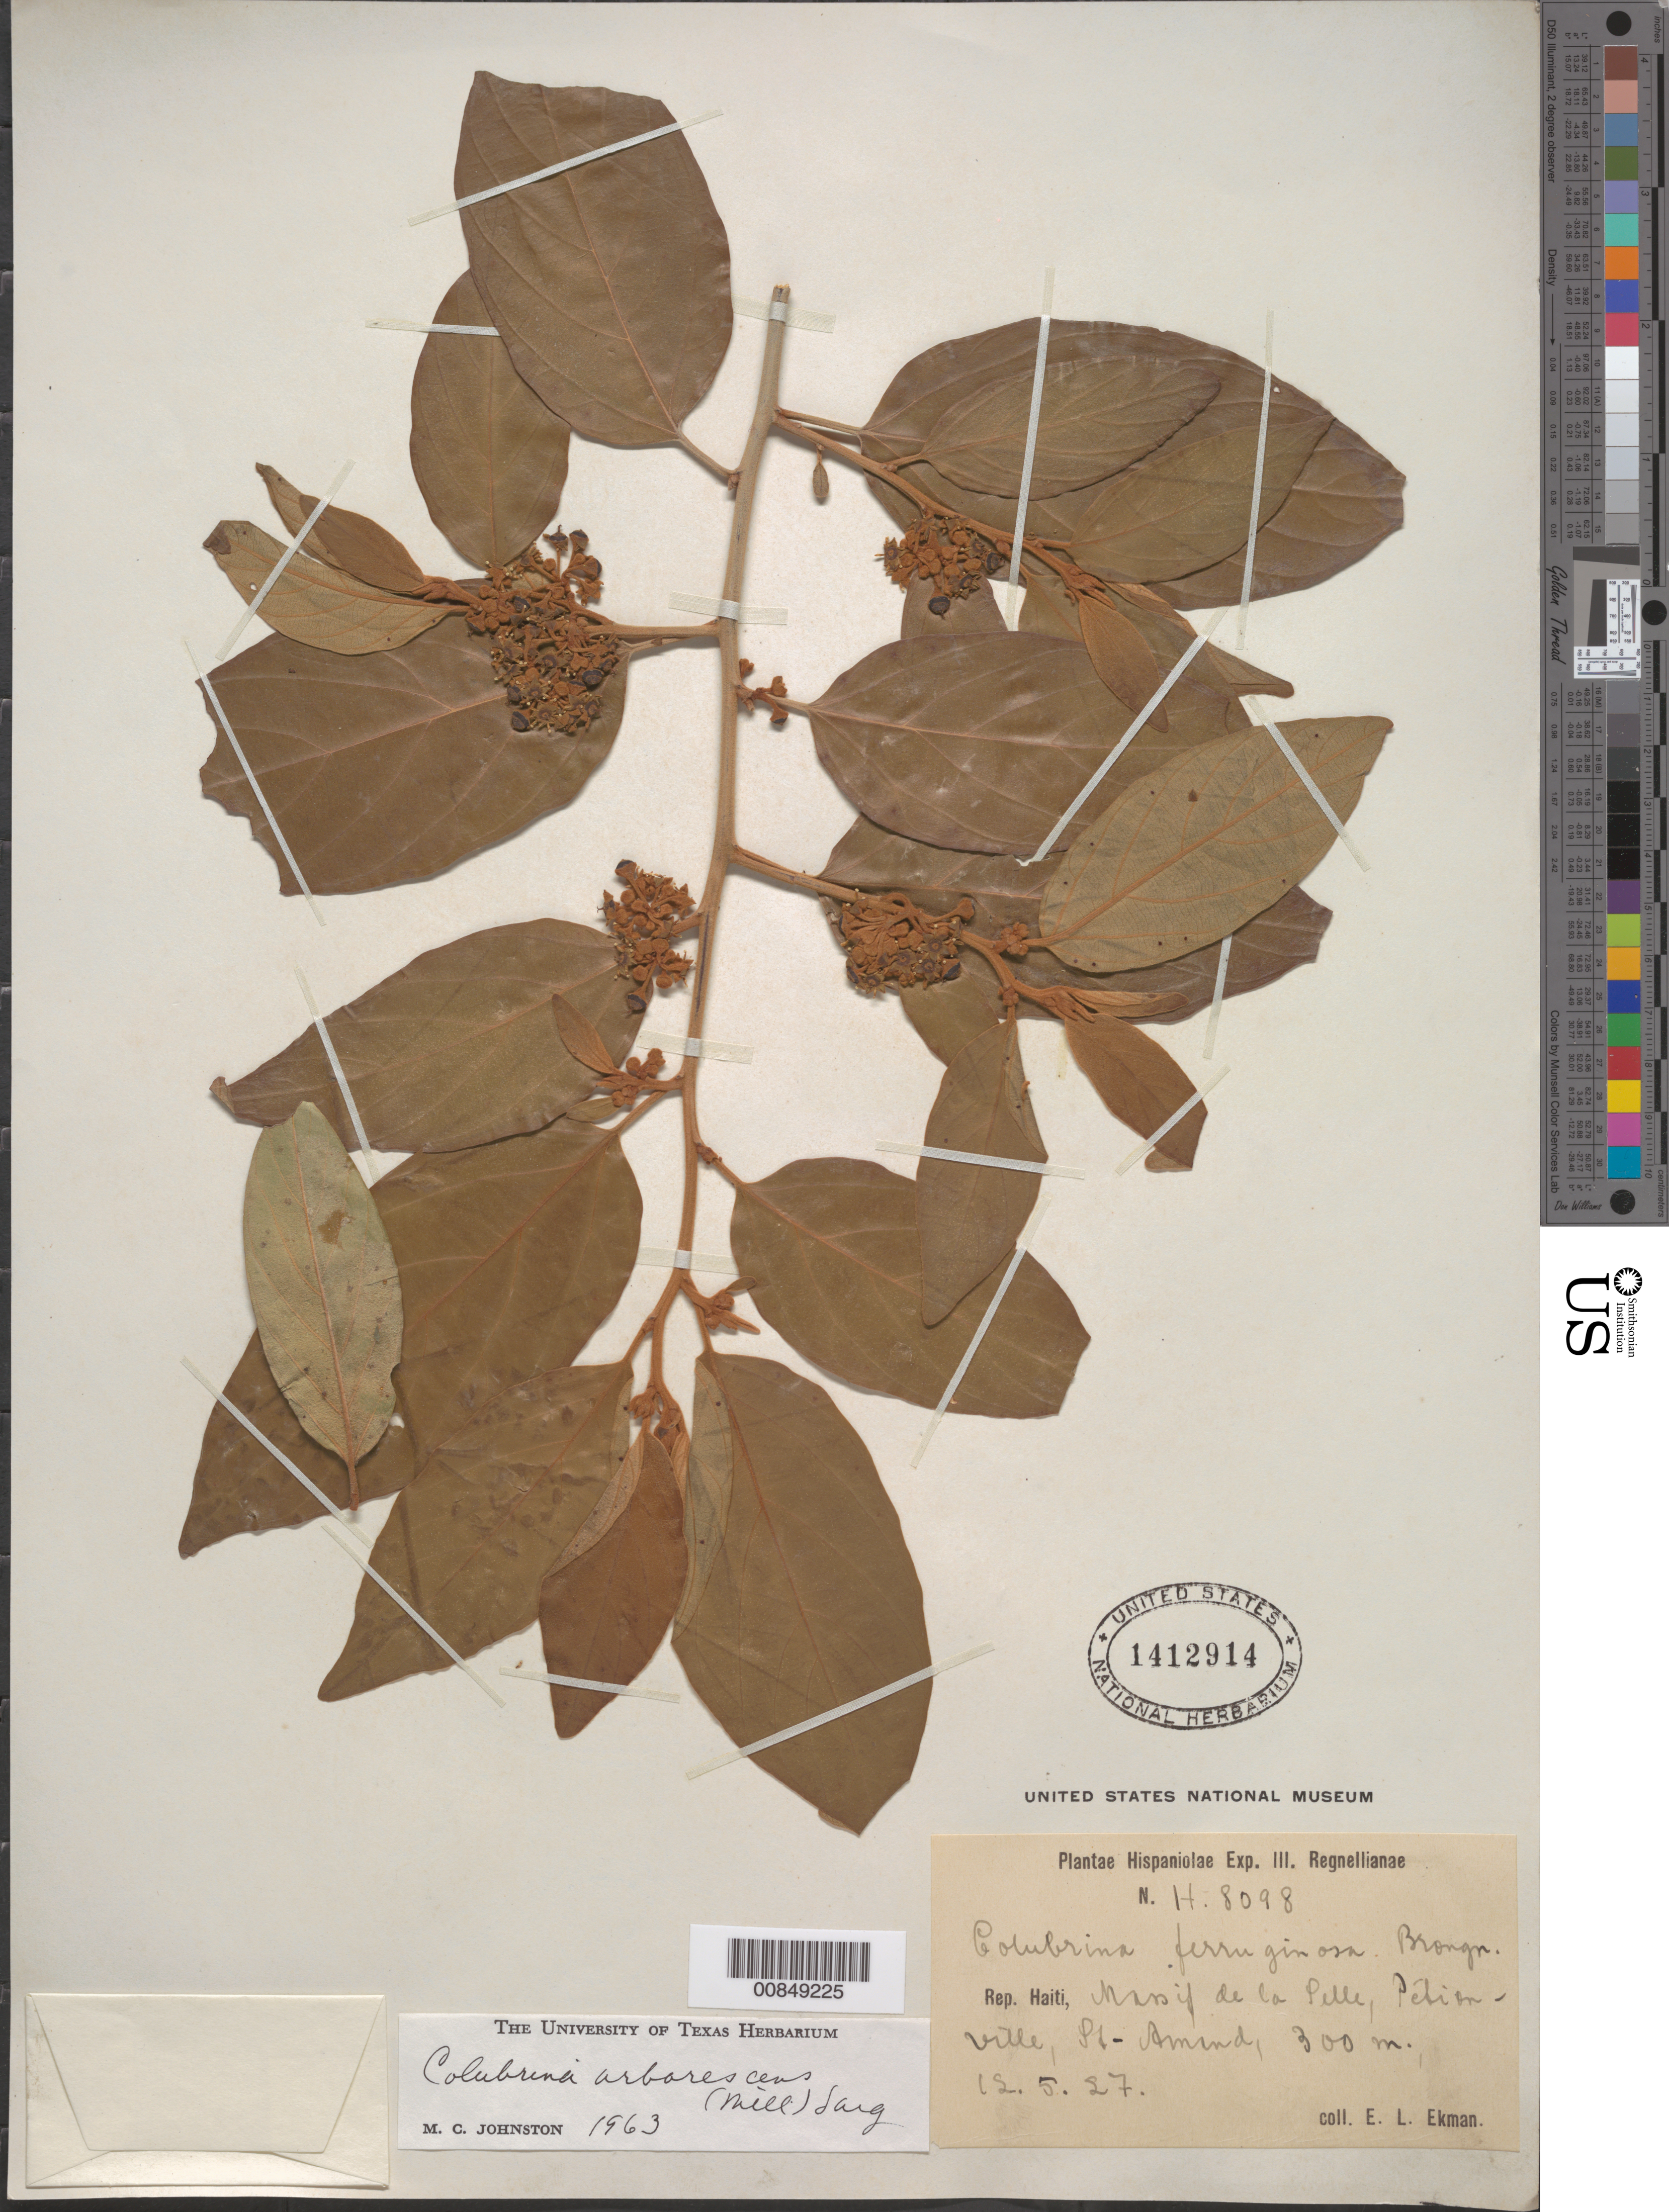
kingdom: Plantae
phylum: Tracheophyta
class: Magnoliopsida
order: Rosales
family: Rhamnaceae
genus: Colubrina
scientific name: Colubrina arborescens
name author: (Mill.) Sarg.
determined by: Johnston, Marshall C.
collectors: E. L. Ekman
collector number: H 8098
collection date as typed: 12 May 1927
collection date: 1927-05-12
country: Haiti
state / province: Ouest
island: Hispaniola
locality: Massif de la Selle, Pétionville, St.-Amand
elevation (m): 300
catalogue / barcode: US 1412914